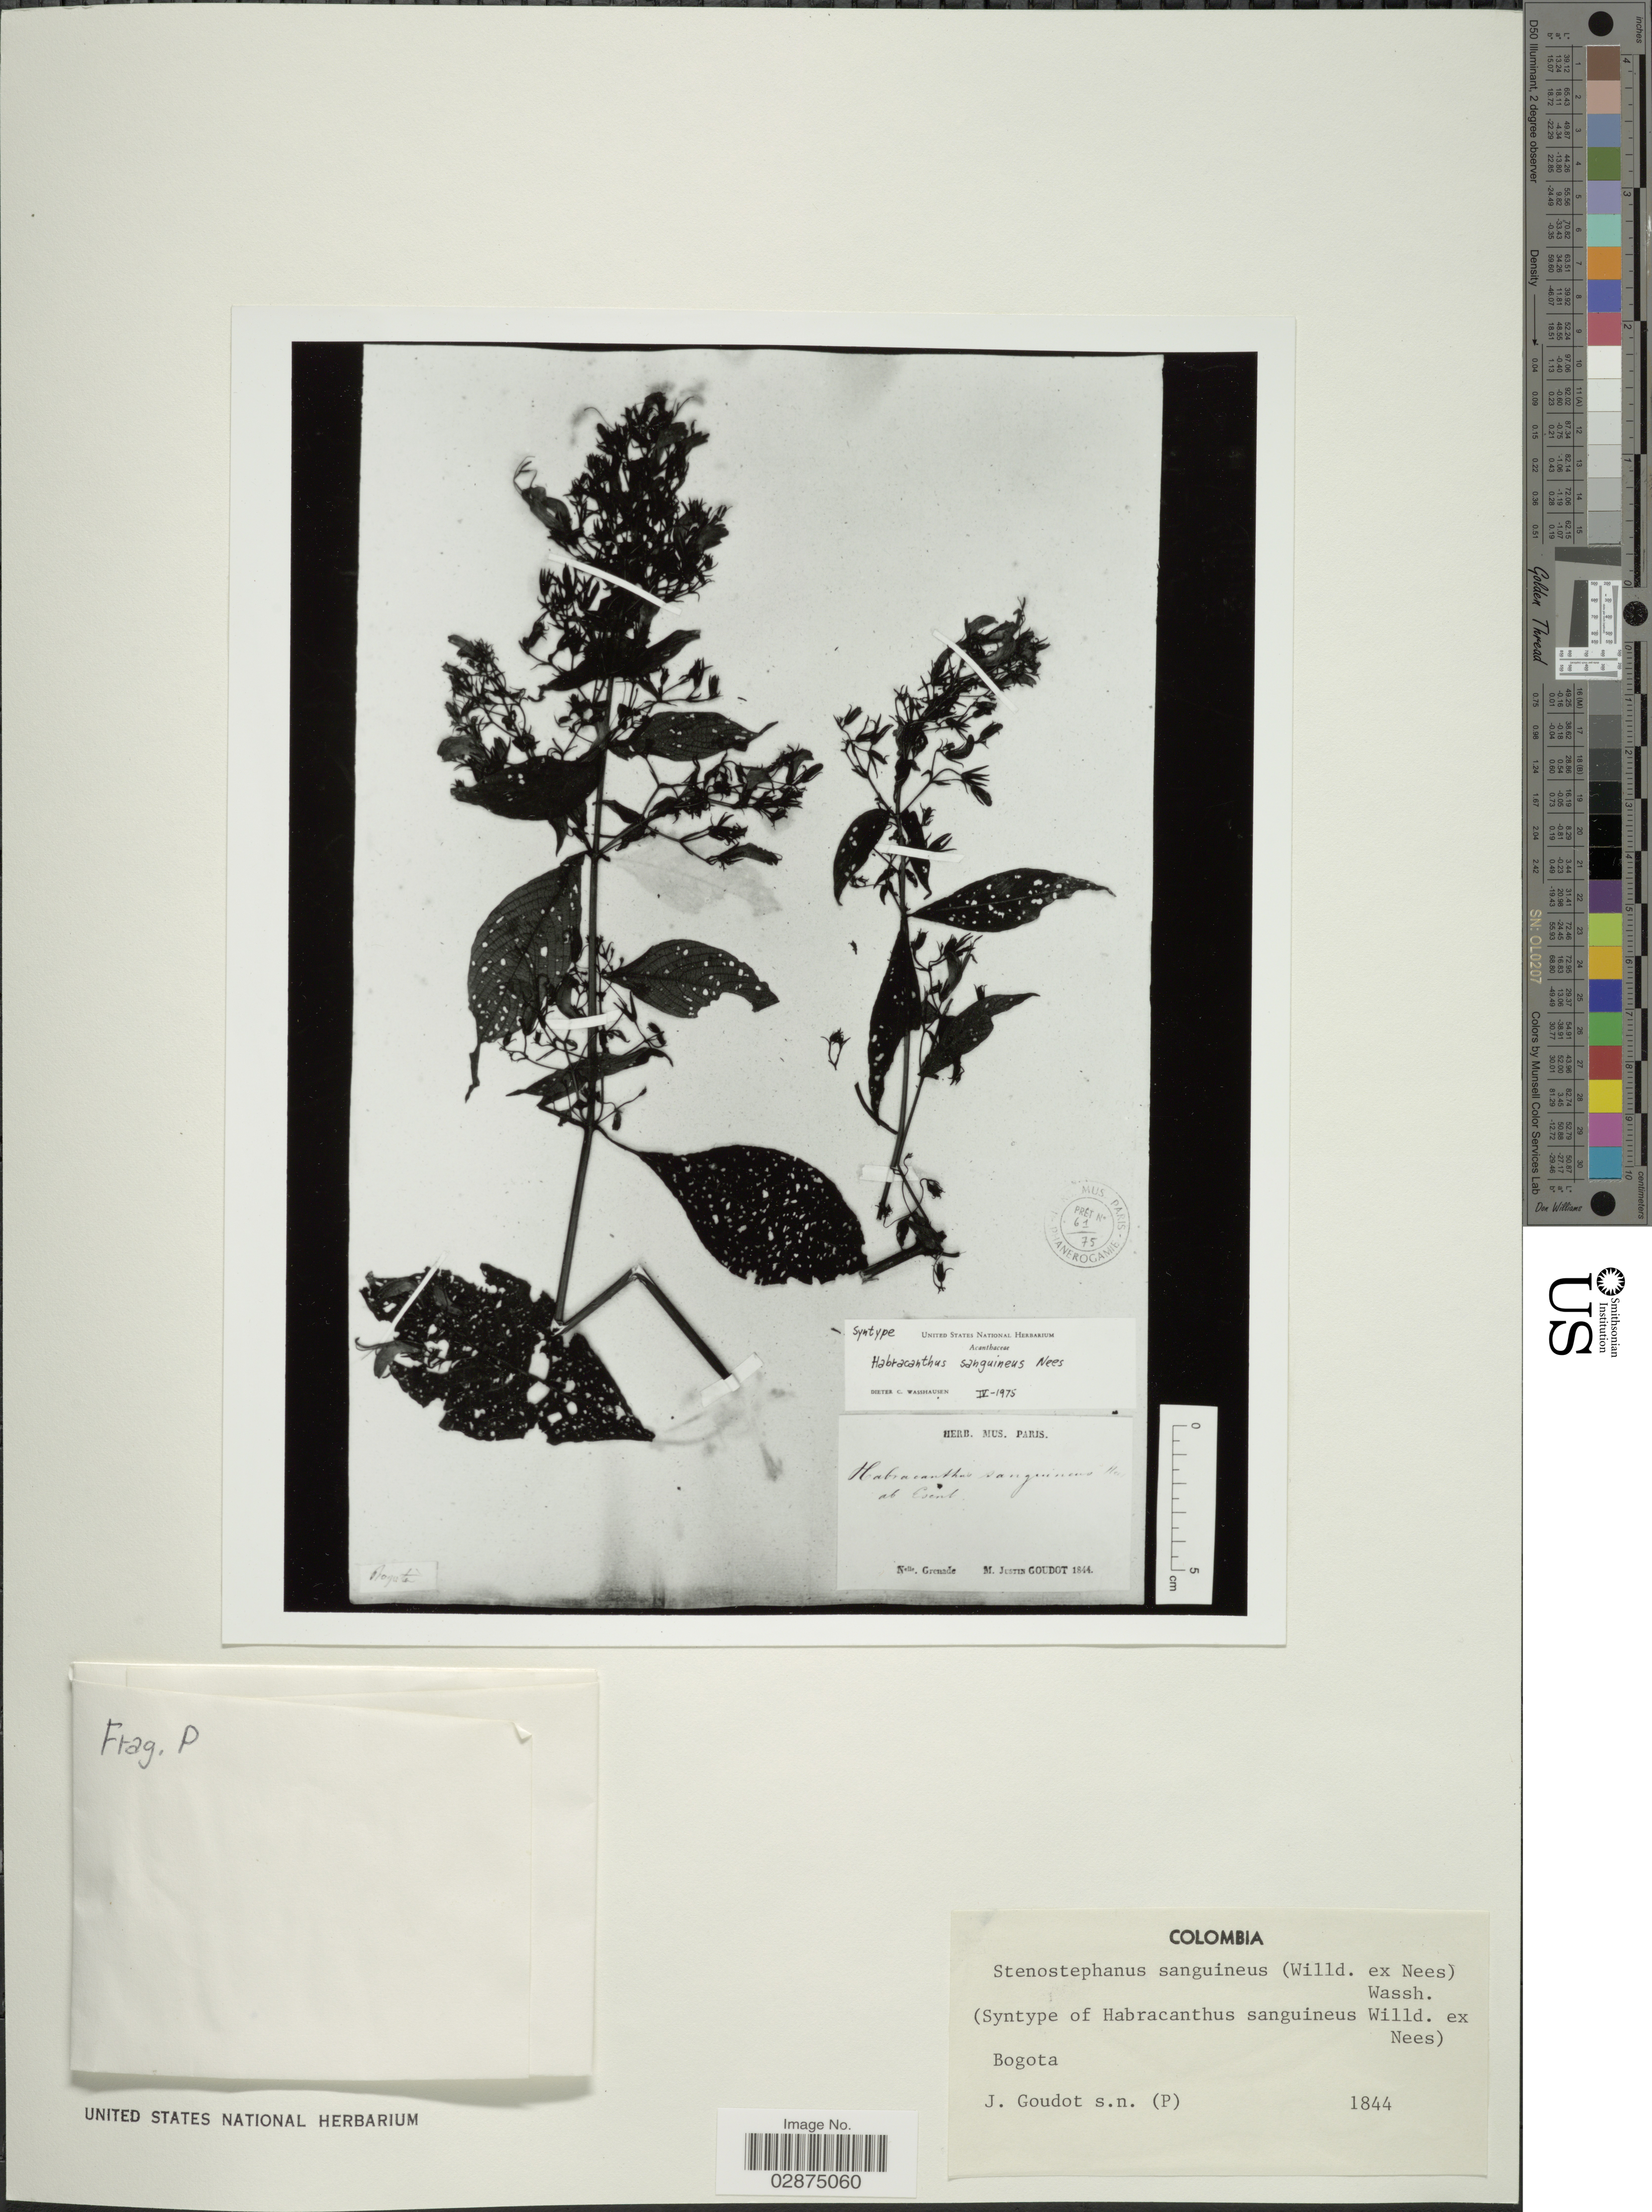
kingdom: Plantae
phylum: Tracheophyta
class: Magnoliopsida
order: Lamiales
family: Acanthaceae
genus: Habracanthus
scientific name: Habracanthus sanguineus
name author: Nees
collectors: M. Goudot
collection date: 1844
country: Venezuela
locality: Bogota. Nelle. Grenade.